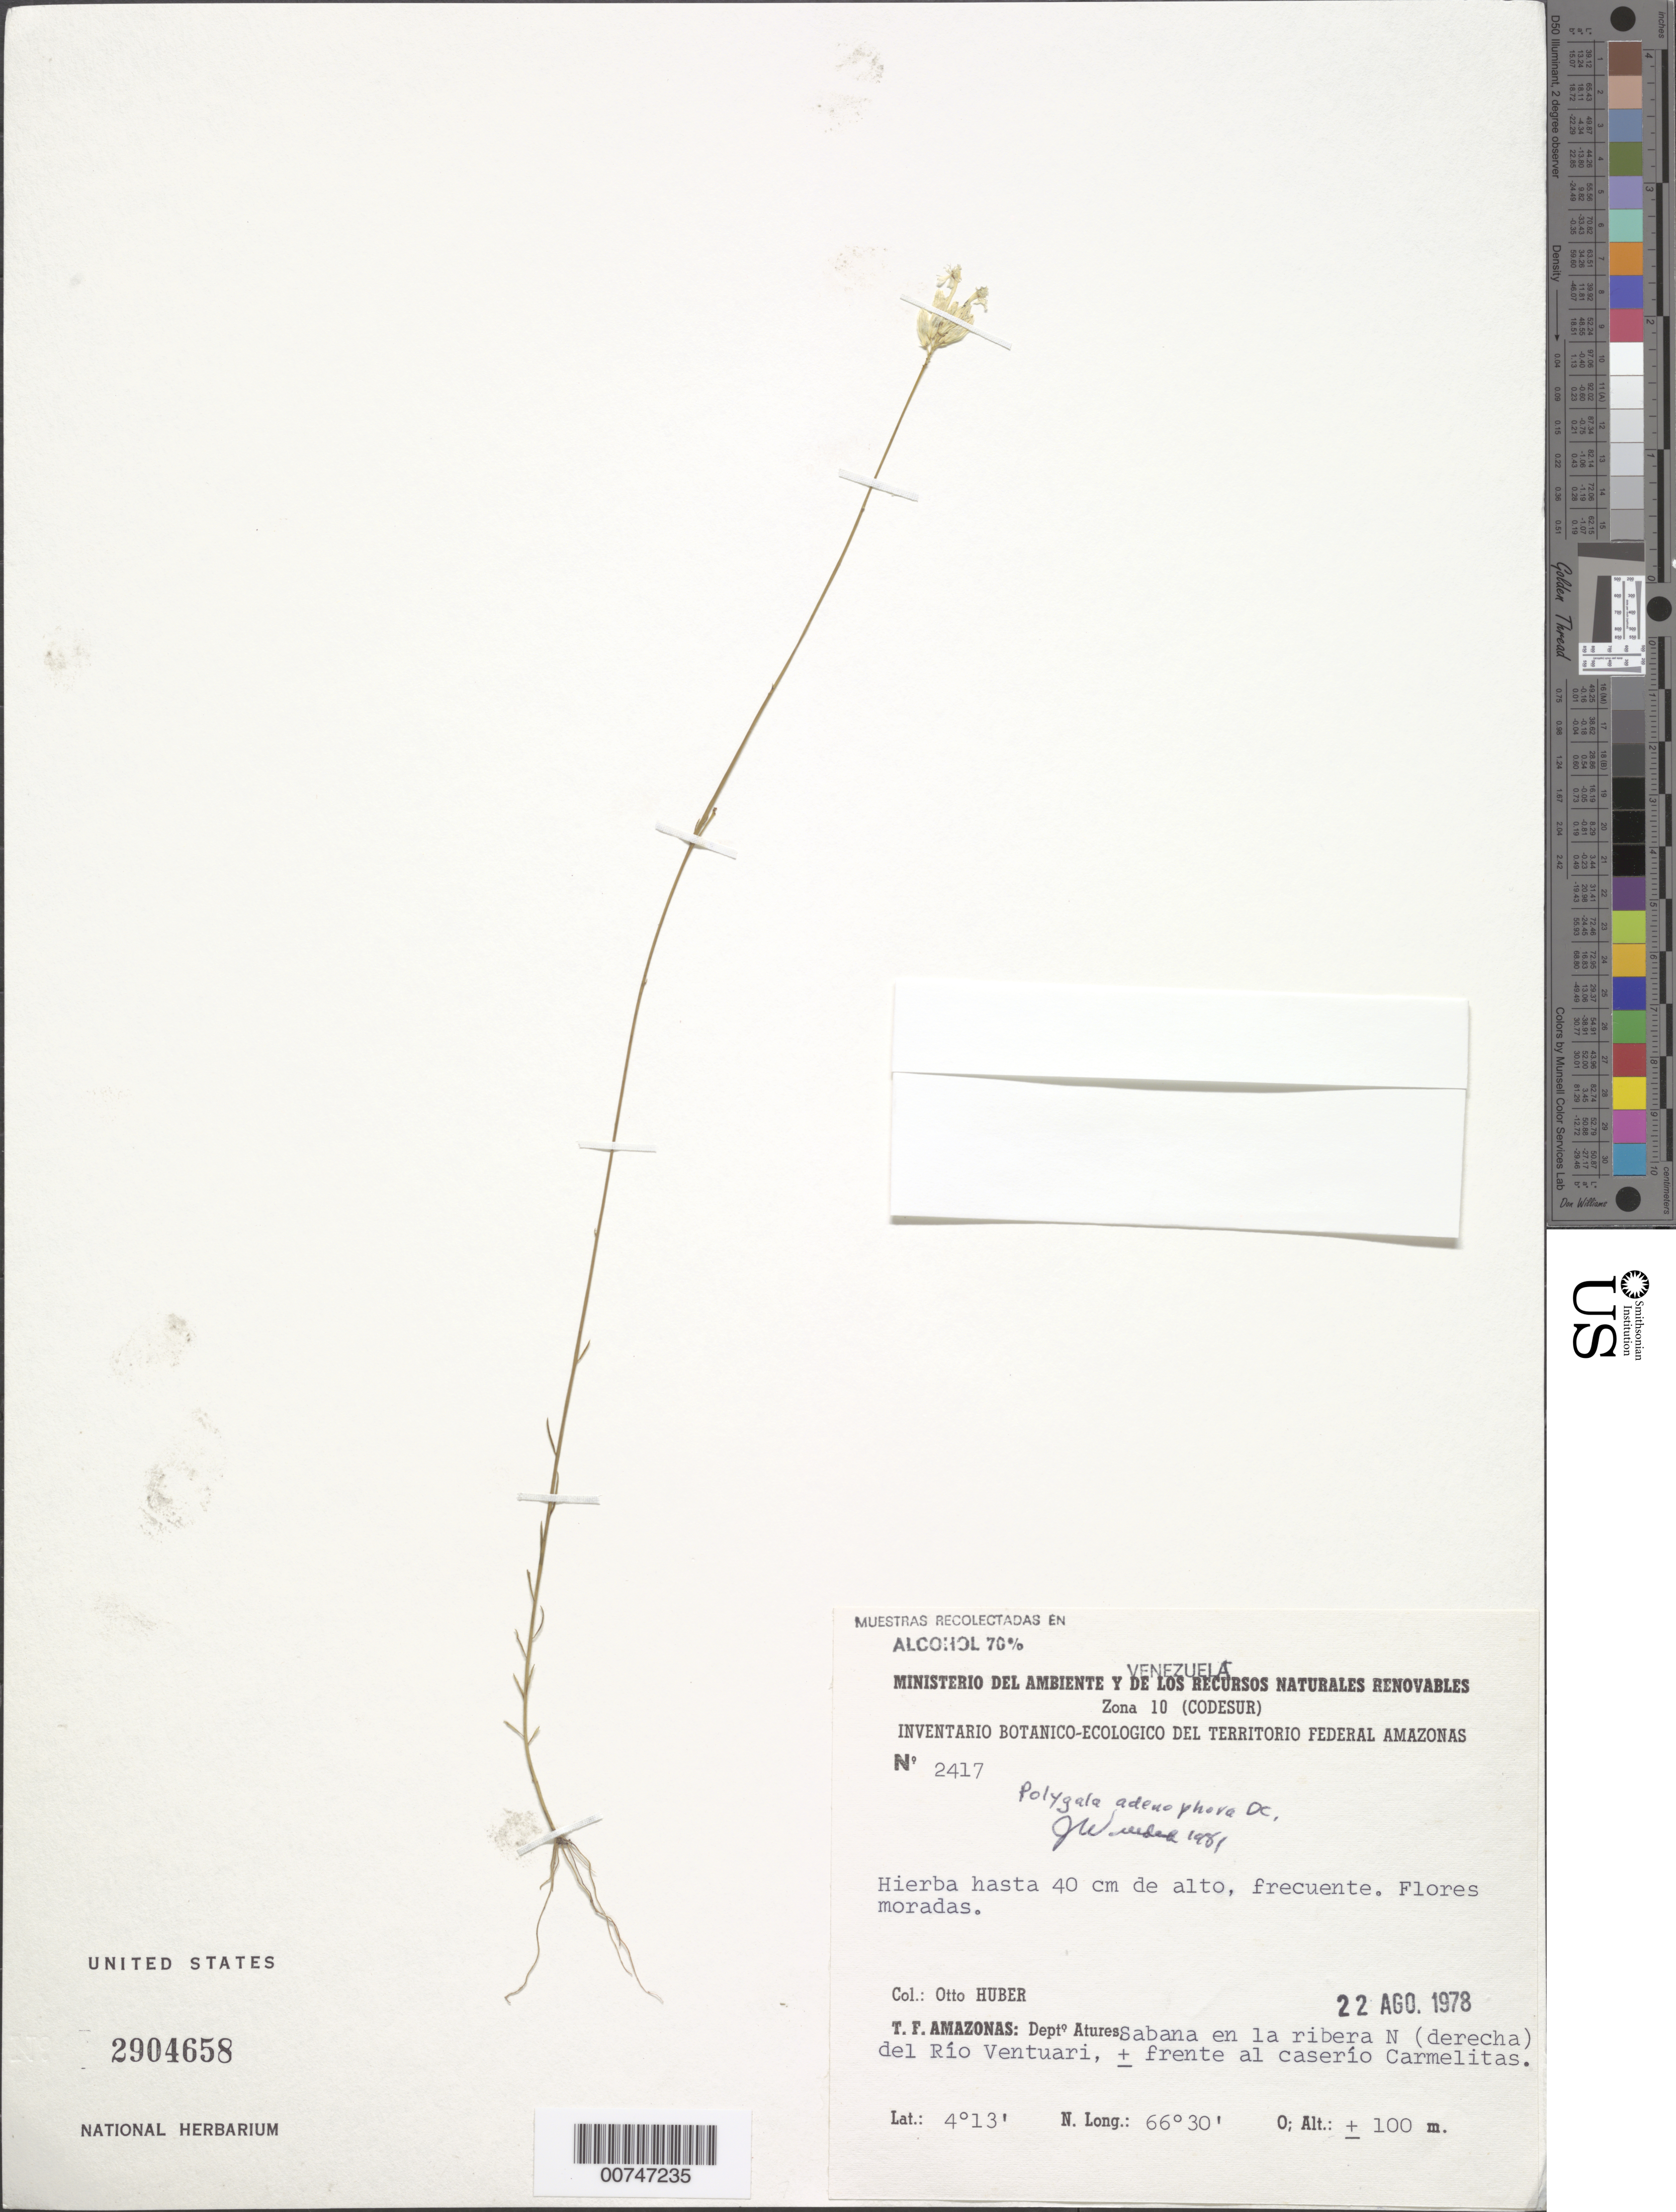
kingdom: Plantae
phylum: Tracheophyta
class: Magnoliopsida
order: Fabales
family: Polygalaceae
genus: Polygala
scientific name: Polygala adenophora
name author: DC.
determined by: Wurdack, John J., (US), US (UNITED STATES)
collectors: O. Huber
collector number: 2417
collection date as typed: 22-Aug-78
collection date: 1978-08-22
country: Venezuela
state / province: Amazonas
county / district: Atures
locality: Bajo Río Ventuari, N of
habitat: Savanna along riverbank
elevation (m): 100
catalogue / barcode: US 2904658